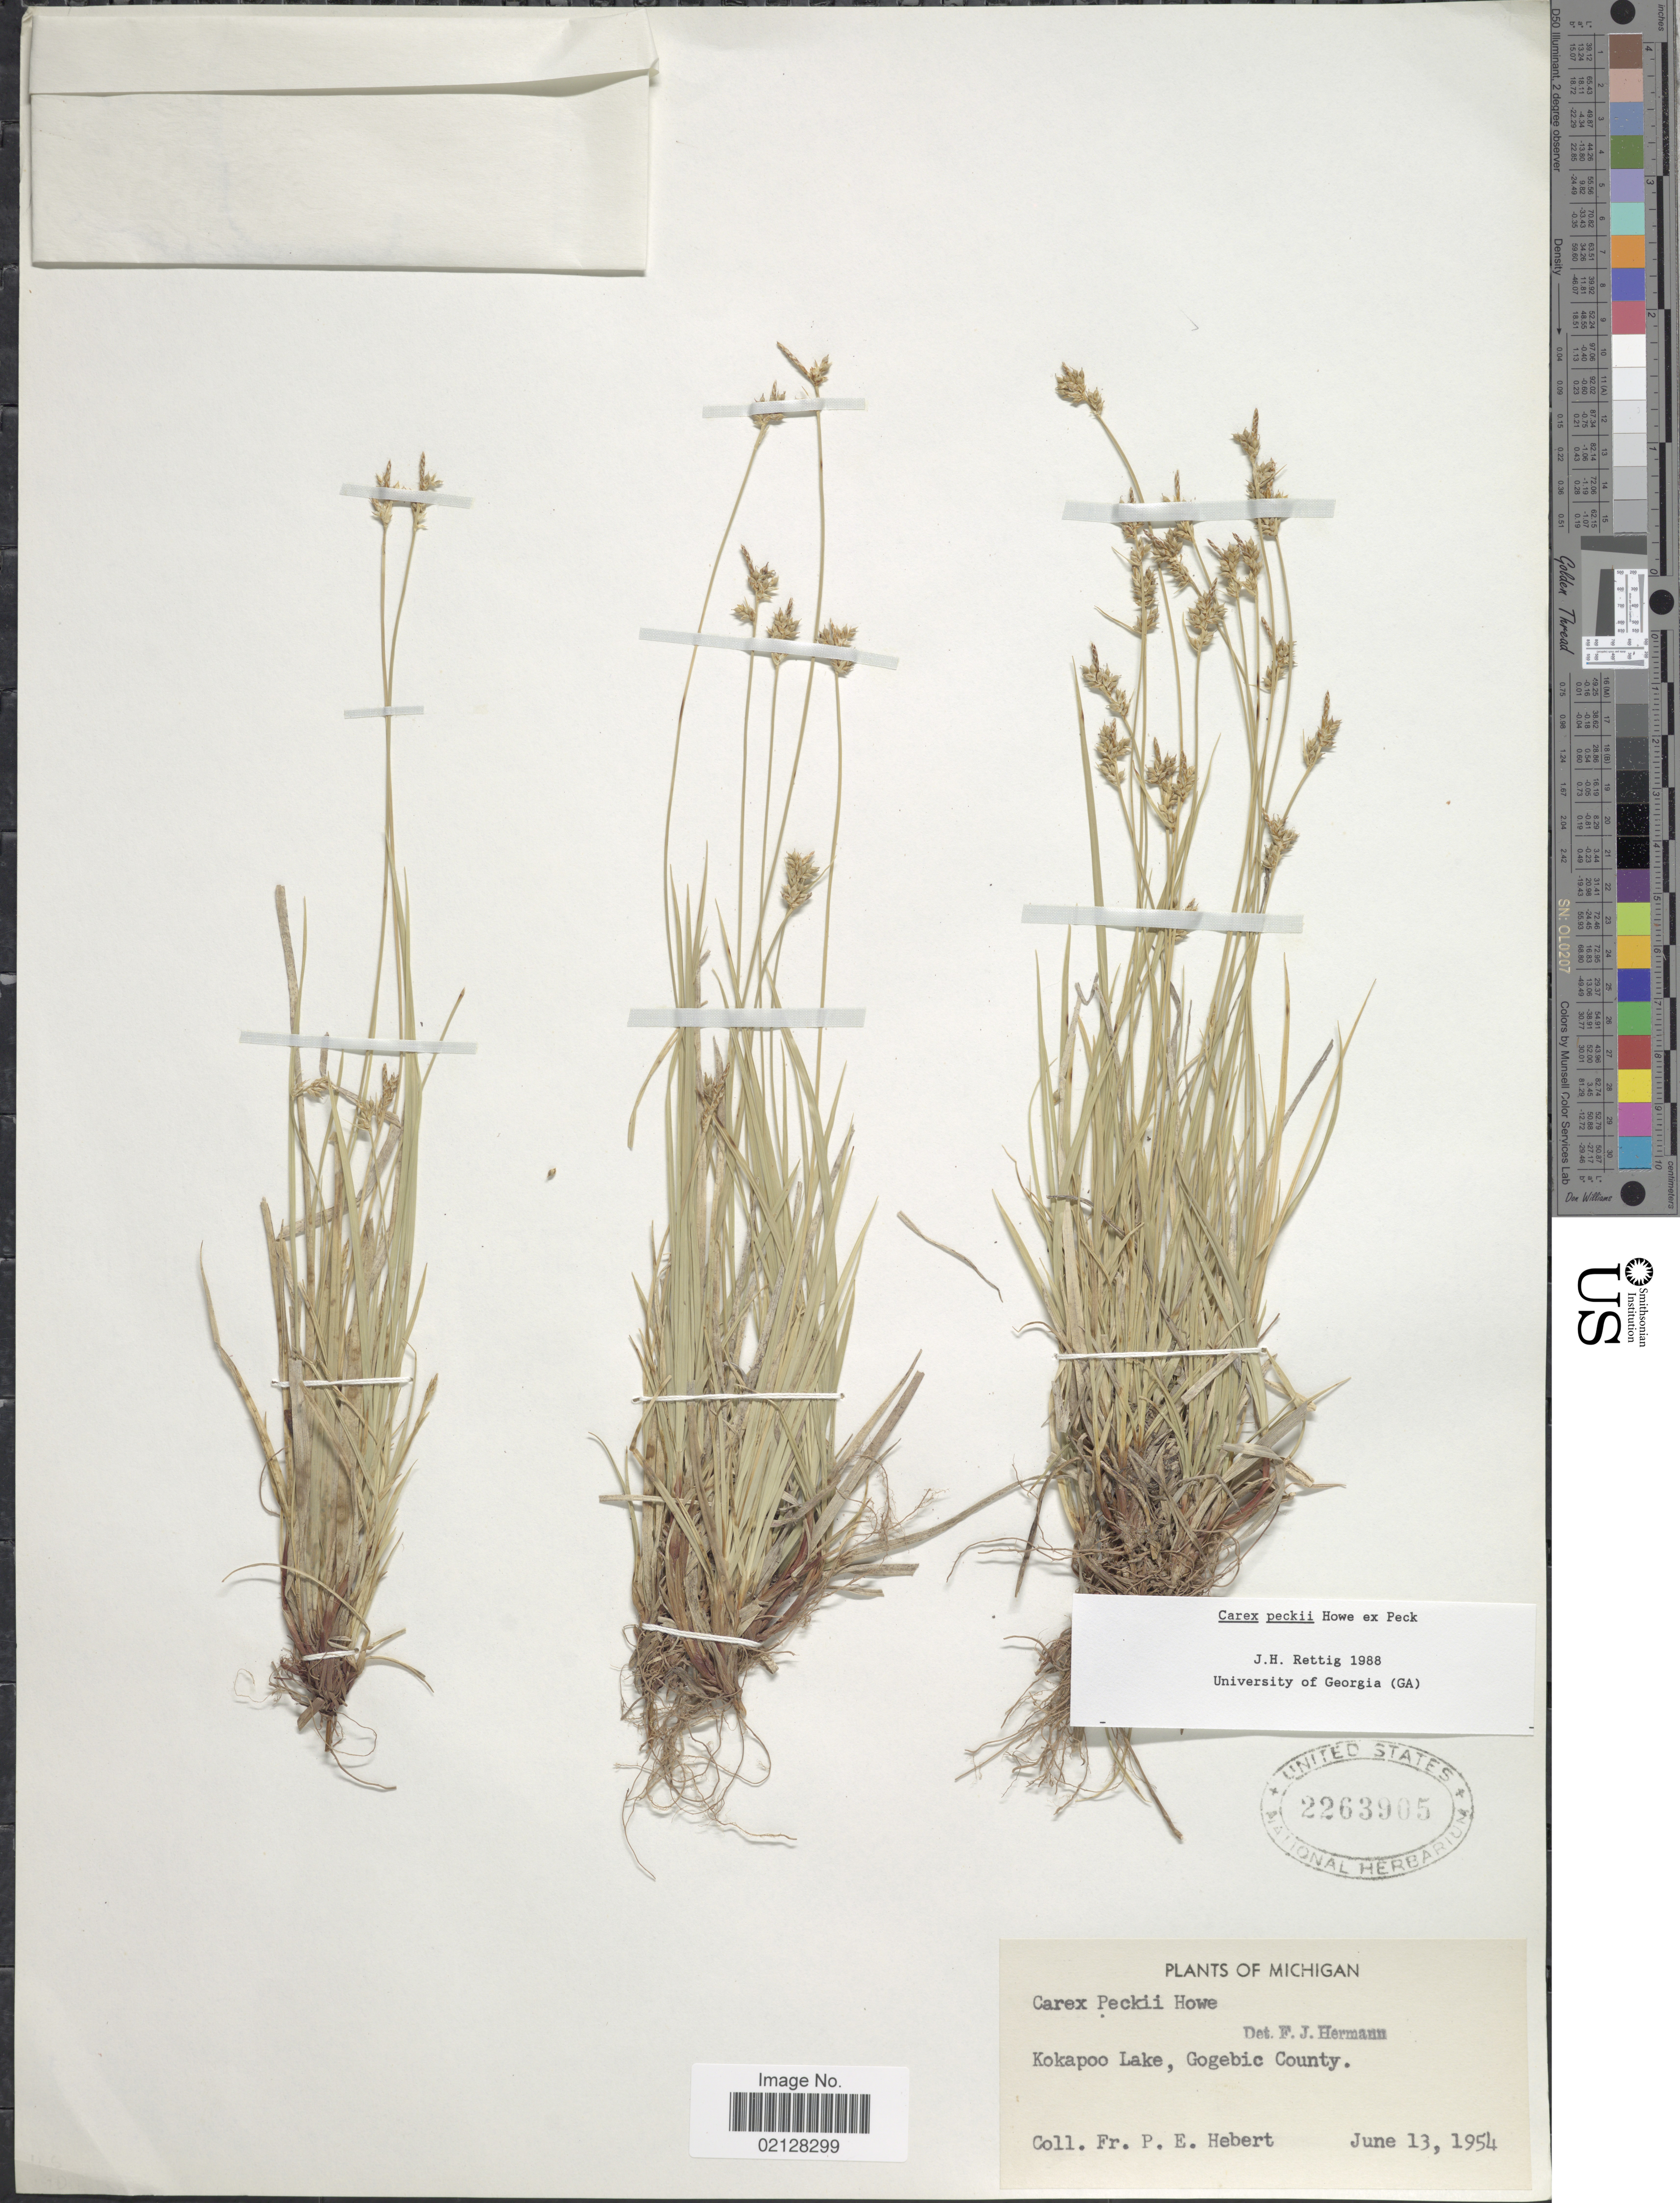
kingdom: Plantae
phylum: Tracheophyta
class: Liliopsida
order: Poales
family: Cyperaceae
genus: Carex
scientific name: Carex peckii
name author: Howe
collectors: P. Hebert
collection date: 1954-06-13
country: United States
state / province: Michigan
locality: Kokapoo Lake, Gogebic County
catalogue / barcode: US 2263905